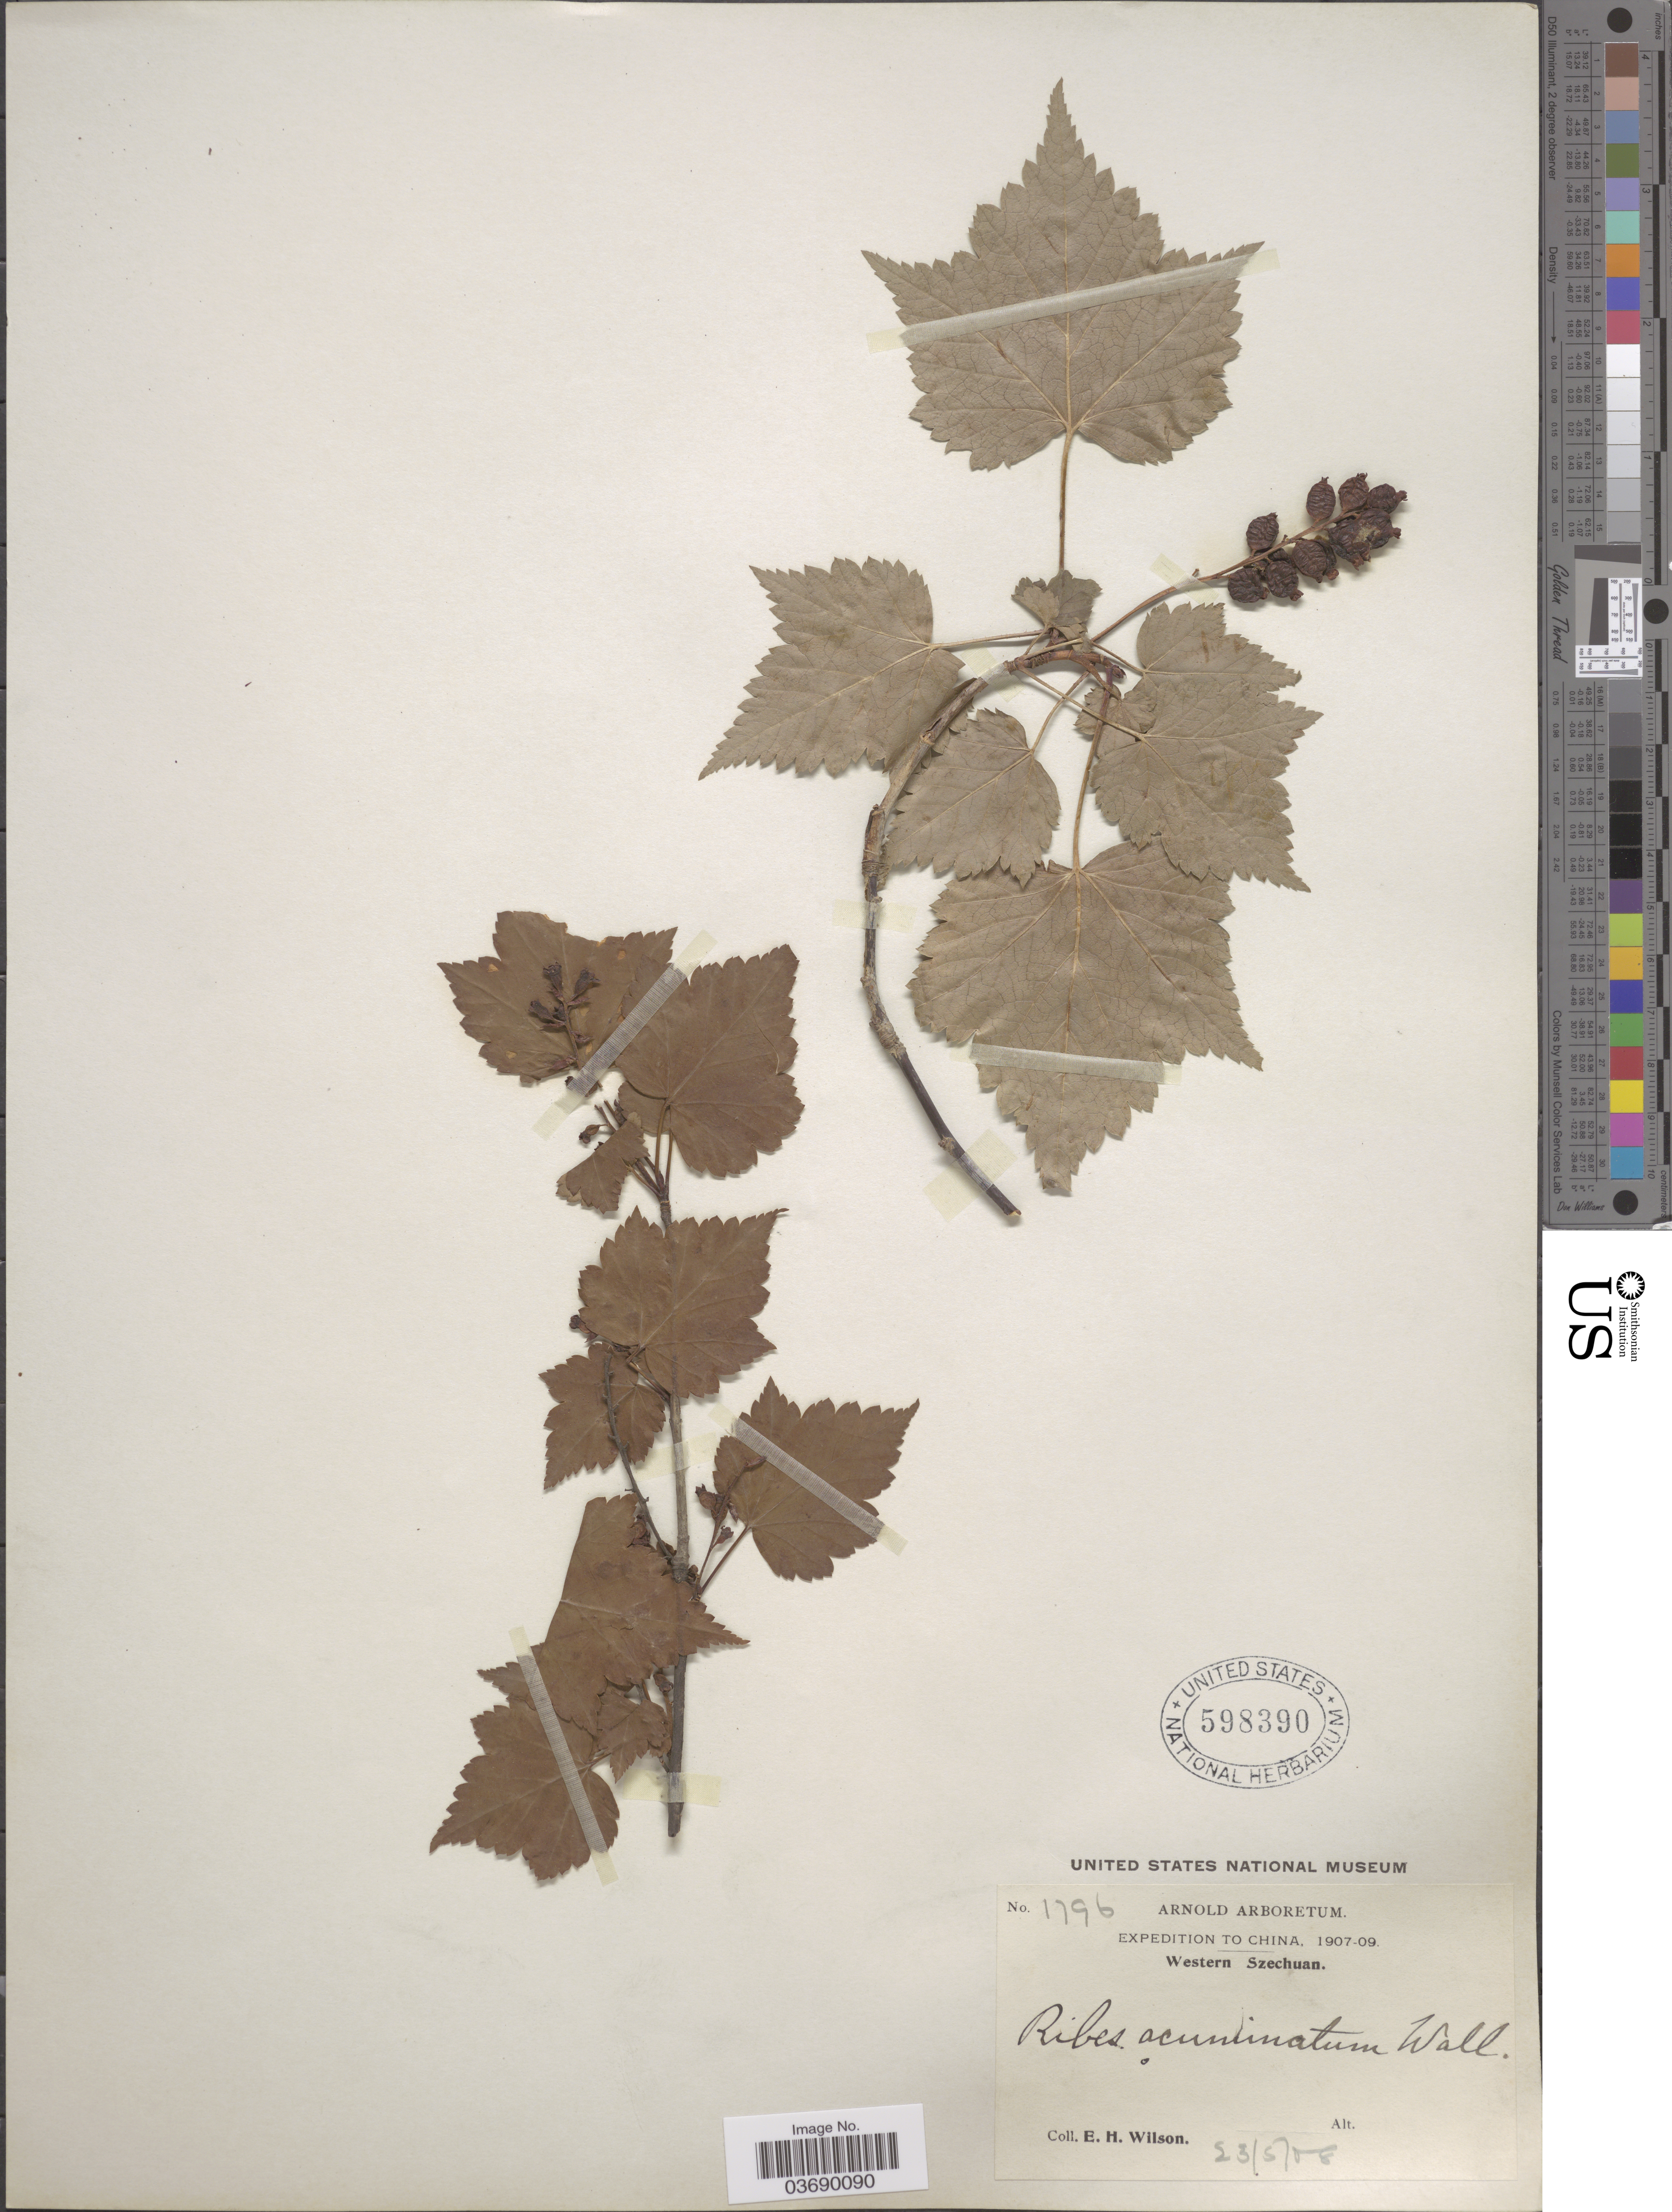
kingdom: Plantae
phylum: Tracheophyta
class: Magnoliopsida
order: Saxifragales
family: Grossulariaceae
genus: Ribes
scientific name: Ribes acuminatum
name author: Wall. ex G. Don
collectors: E. Wilson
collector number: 1796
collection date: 1908-05-23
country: China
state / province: Sichuan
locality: Western Szechuan.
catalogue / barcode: US 598390